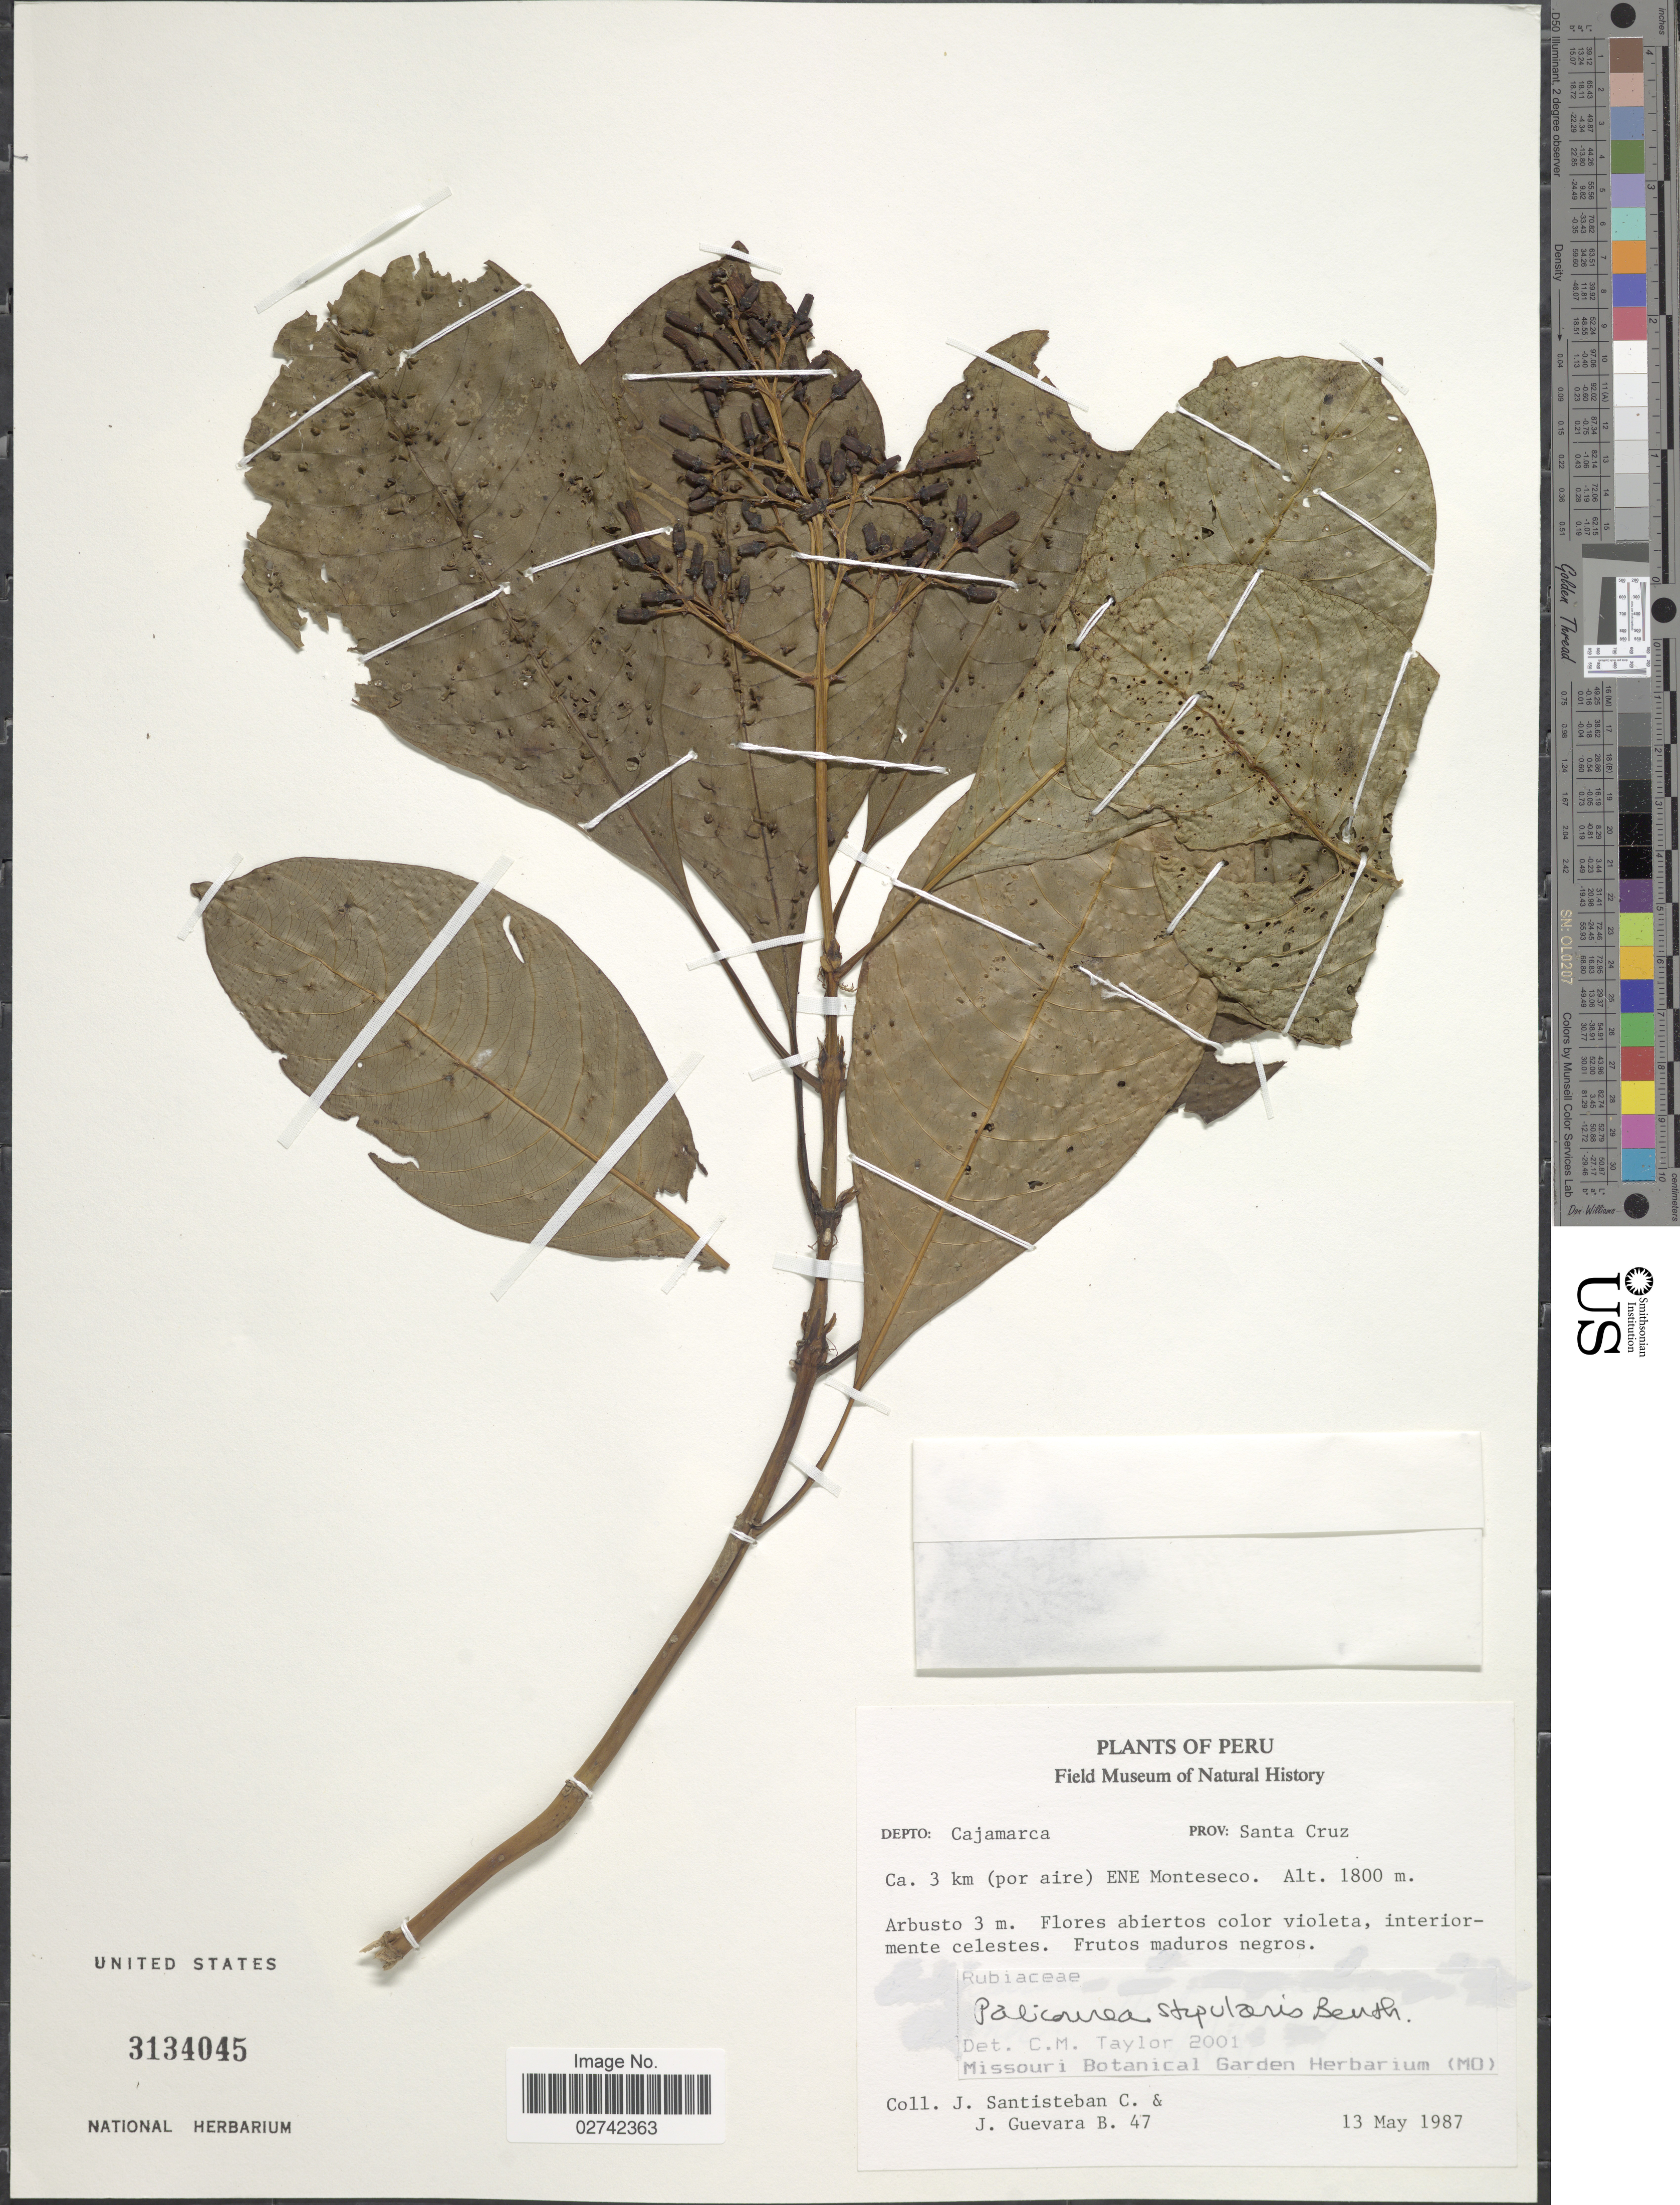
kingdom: Plantae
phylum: Tracheophyta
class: Magnoliopsida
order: Gentianales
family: Rubiaceae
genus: Palicourea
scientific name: Palicourea stipularis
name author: Benth.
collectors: J. Santisteban C. & J. Guevara B.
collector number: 47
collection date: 1987-05-13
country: Peru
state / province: Cajamarca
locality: Prov: Santa Cruz, ca. 3 km (por aire) ENE Monteseco.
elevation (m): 1800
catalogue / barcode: US 3134045